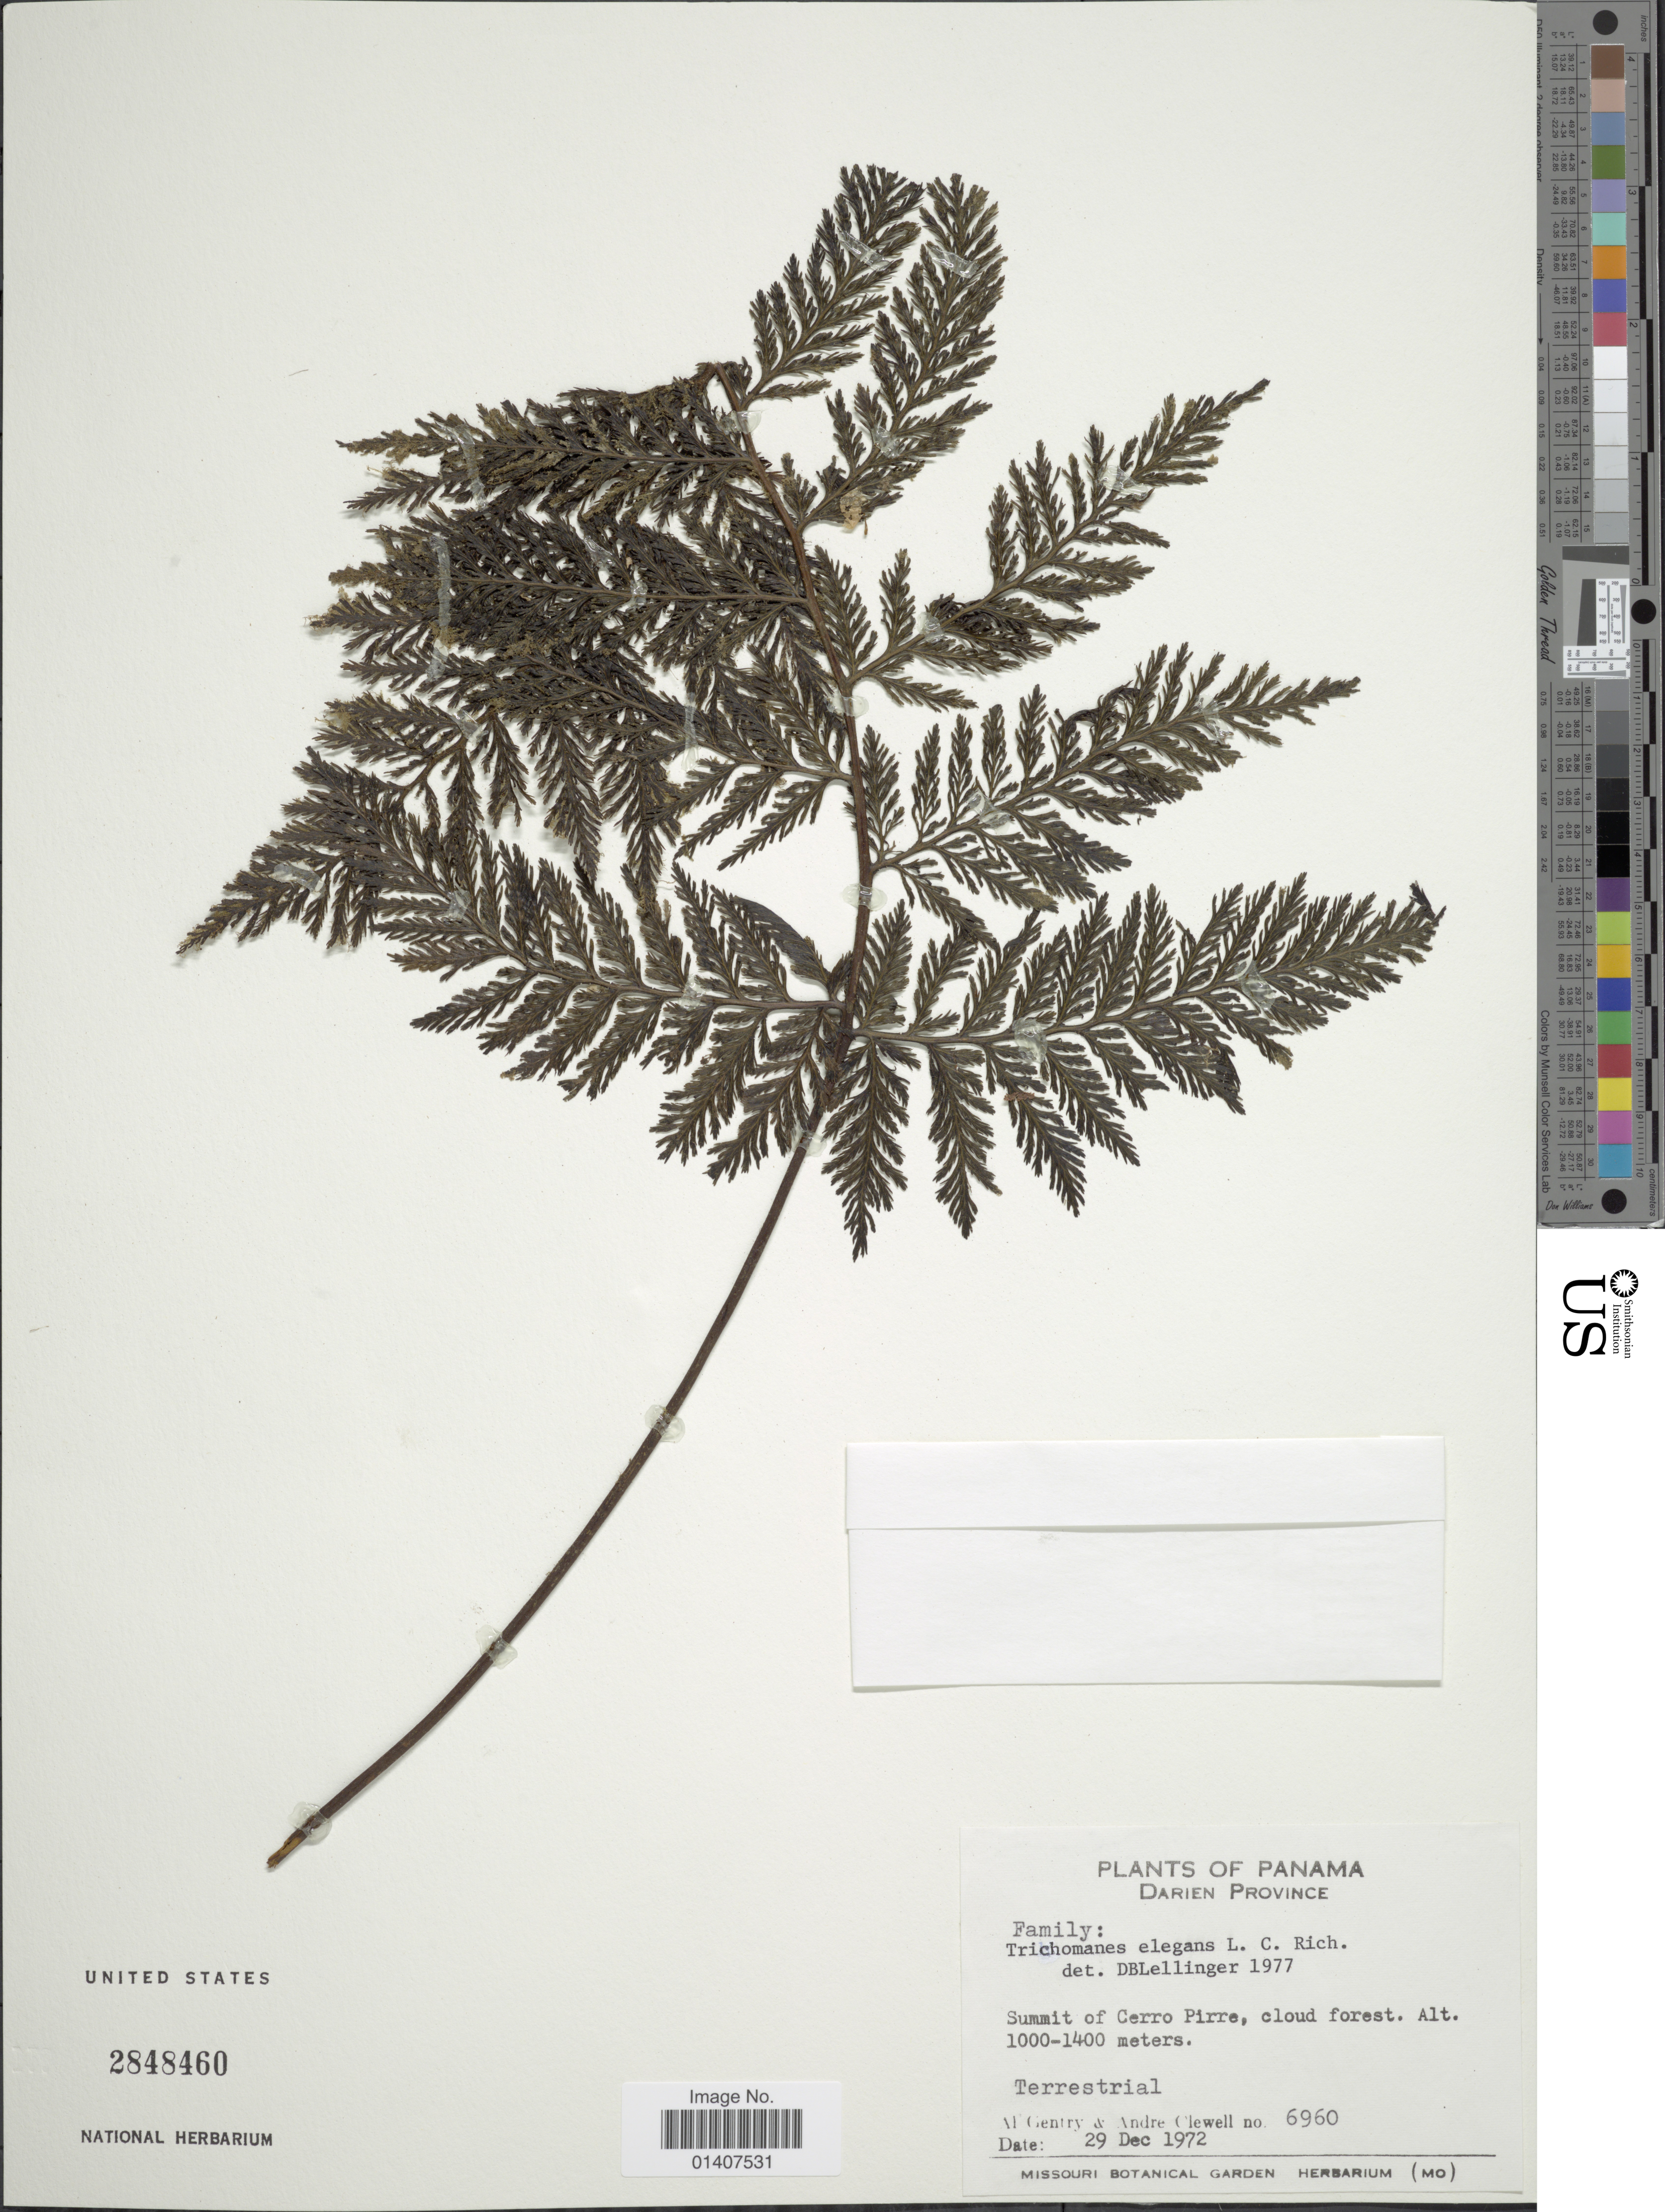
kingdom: Plantae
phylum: Tracheophyta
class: Polypodiopsida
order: Hymenophyllales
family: Hymenophyllaceae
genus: Trichomanes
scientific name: Trichomanes elegans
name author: Rich.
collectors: A. H. Gentry & A. Clewell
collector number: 6960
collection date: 1972-12-29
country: Panama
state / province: Darién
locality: Darien province, Summit of Cerro Pirre, cloud forest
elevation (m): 1000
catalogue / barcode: US 2848460